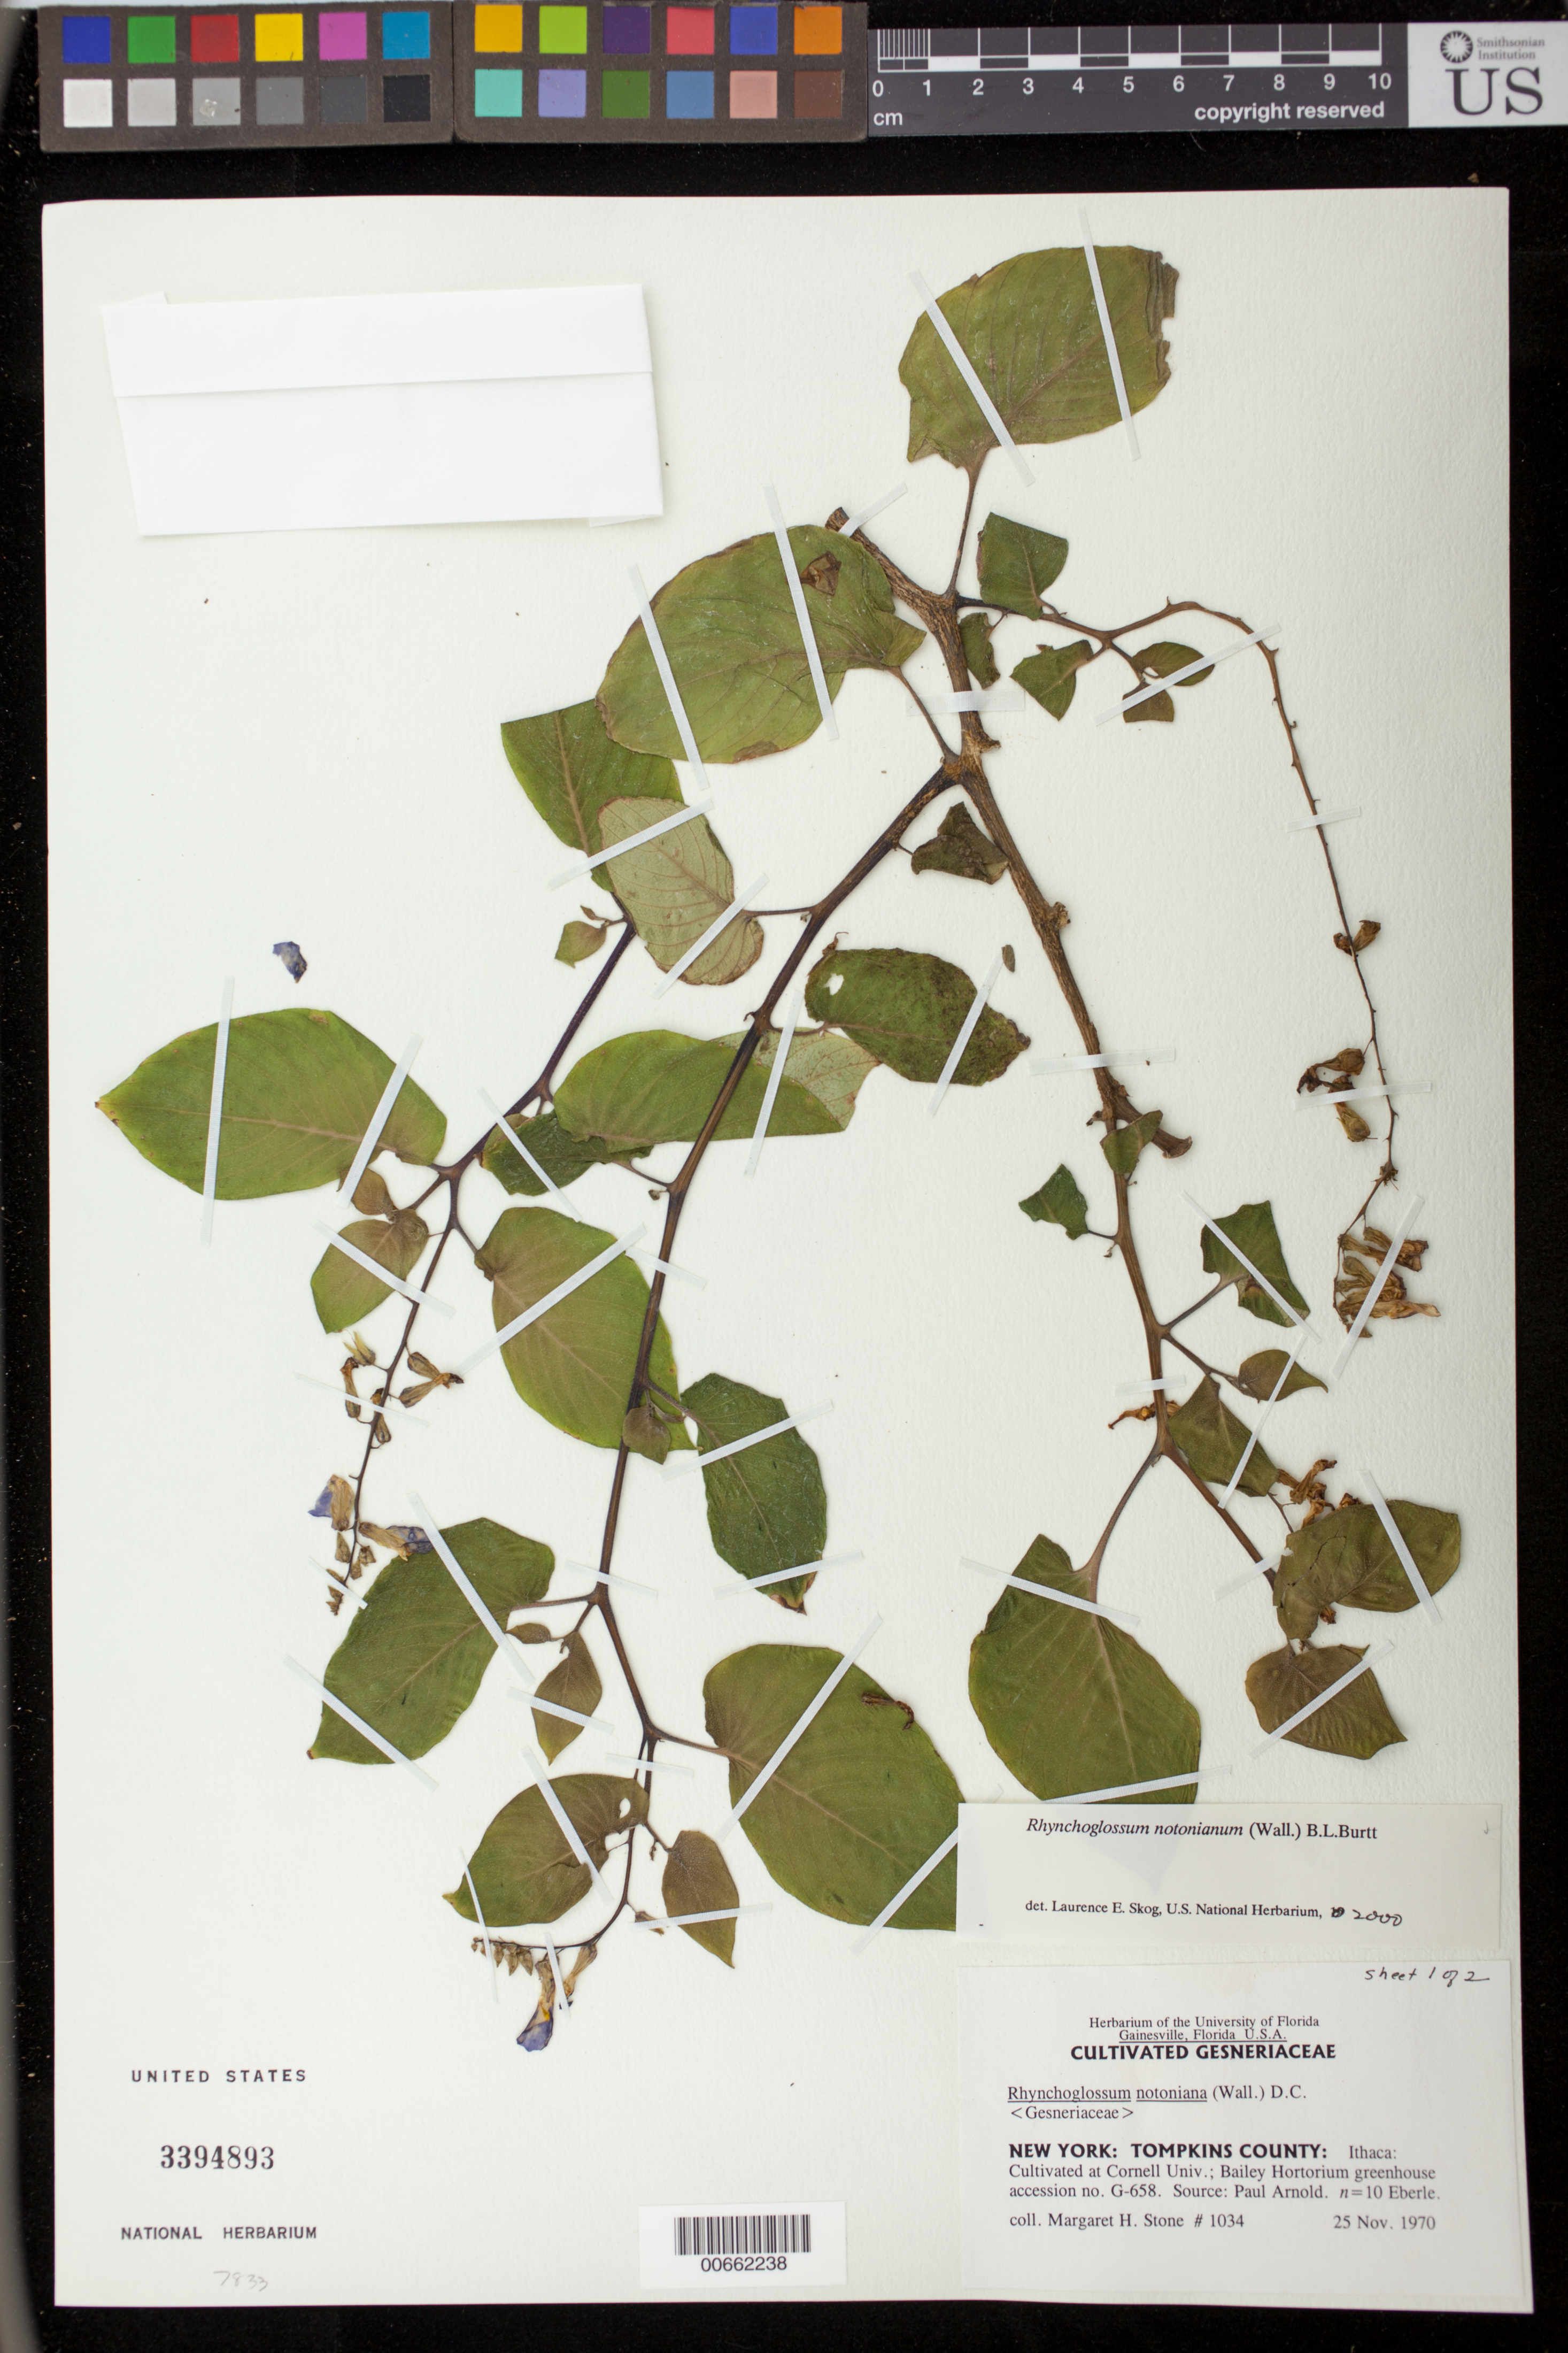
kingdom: Plantae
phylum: Tracheophyta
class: Magnoliopsida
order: Lamiales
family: Gesneriaceae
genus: Rhynchoglossum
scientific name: Rhynchoglossum notonianum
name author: (Wall.) B.L. Burtt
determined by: Skog, Laurence E.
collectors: M. Stone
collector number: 1034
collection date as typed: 25 Nov 1970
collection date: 1970-11-25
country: United States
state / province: New York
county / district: Tompkins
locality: New York: Tompkins County: Ithaca [New York]: Cultivated at Cornell University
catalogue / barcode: US 3394893